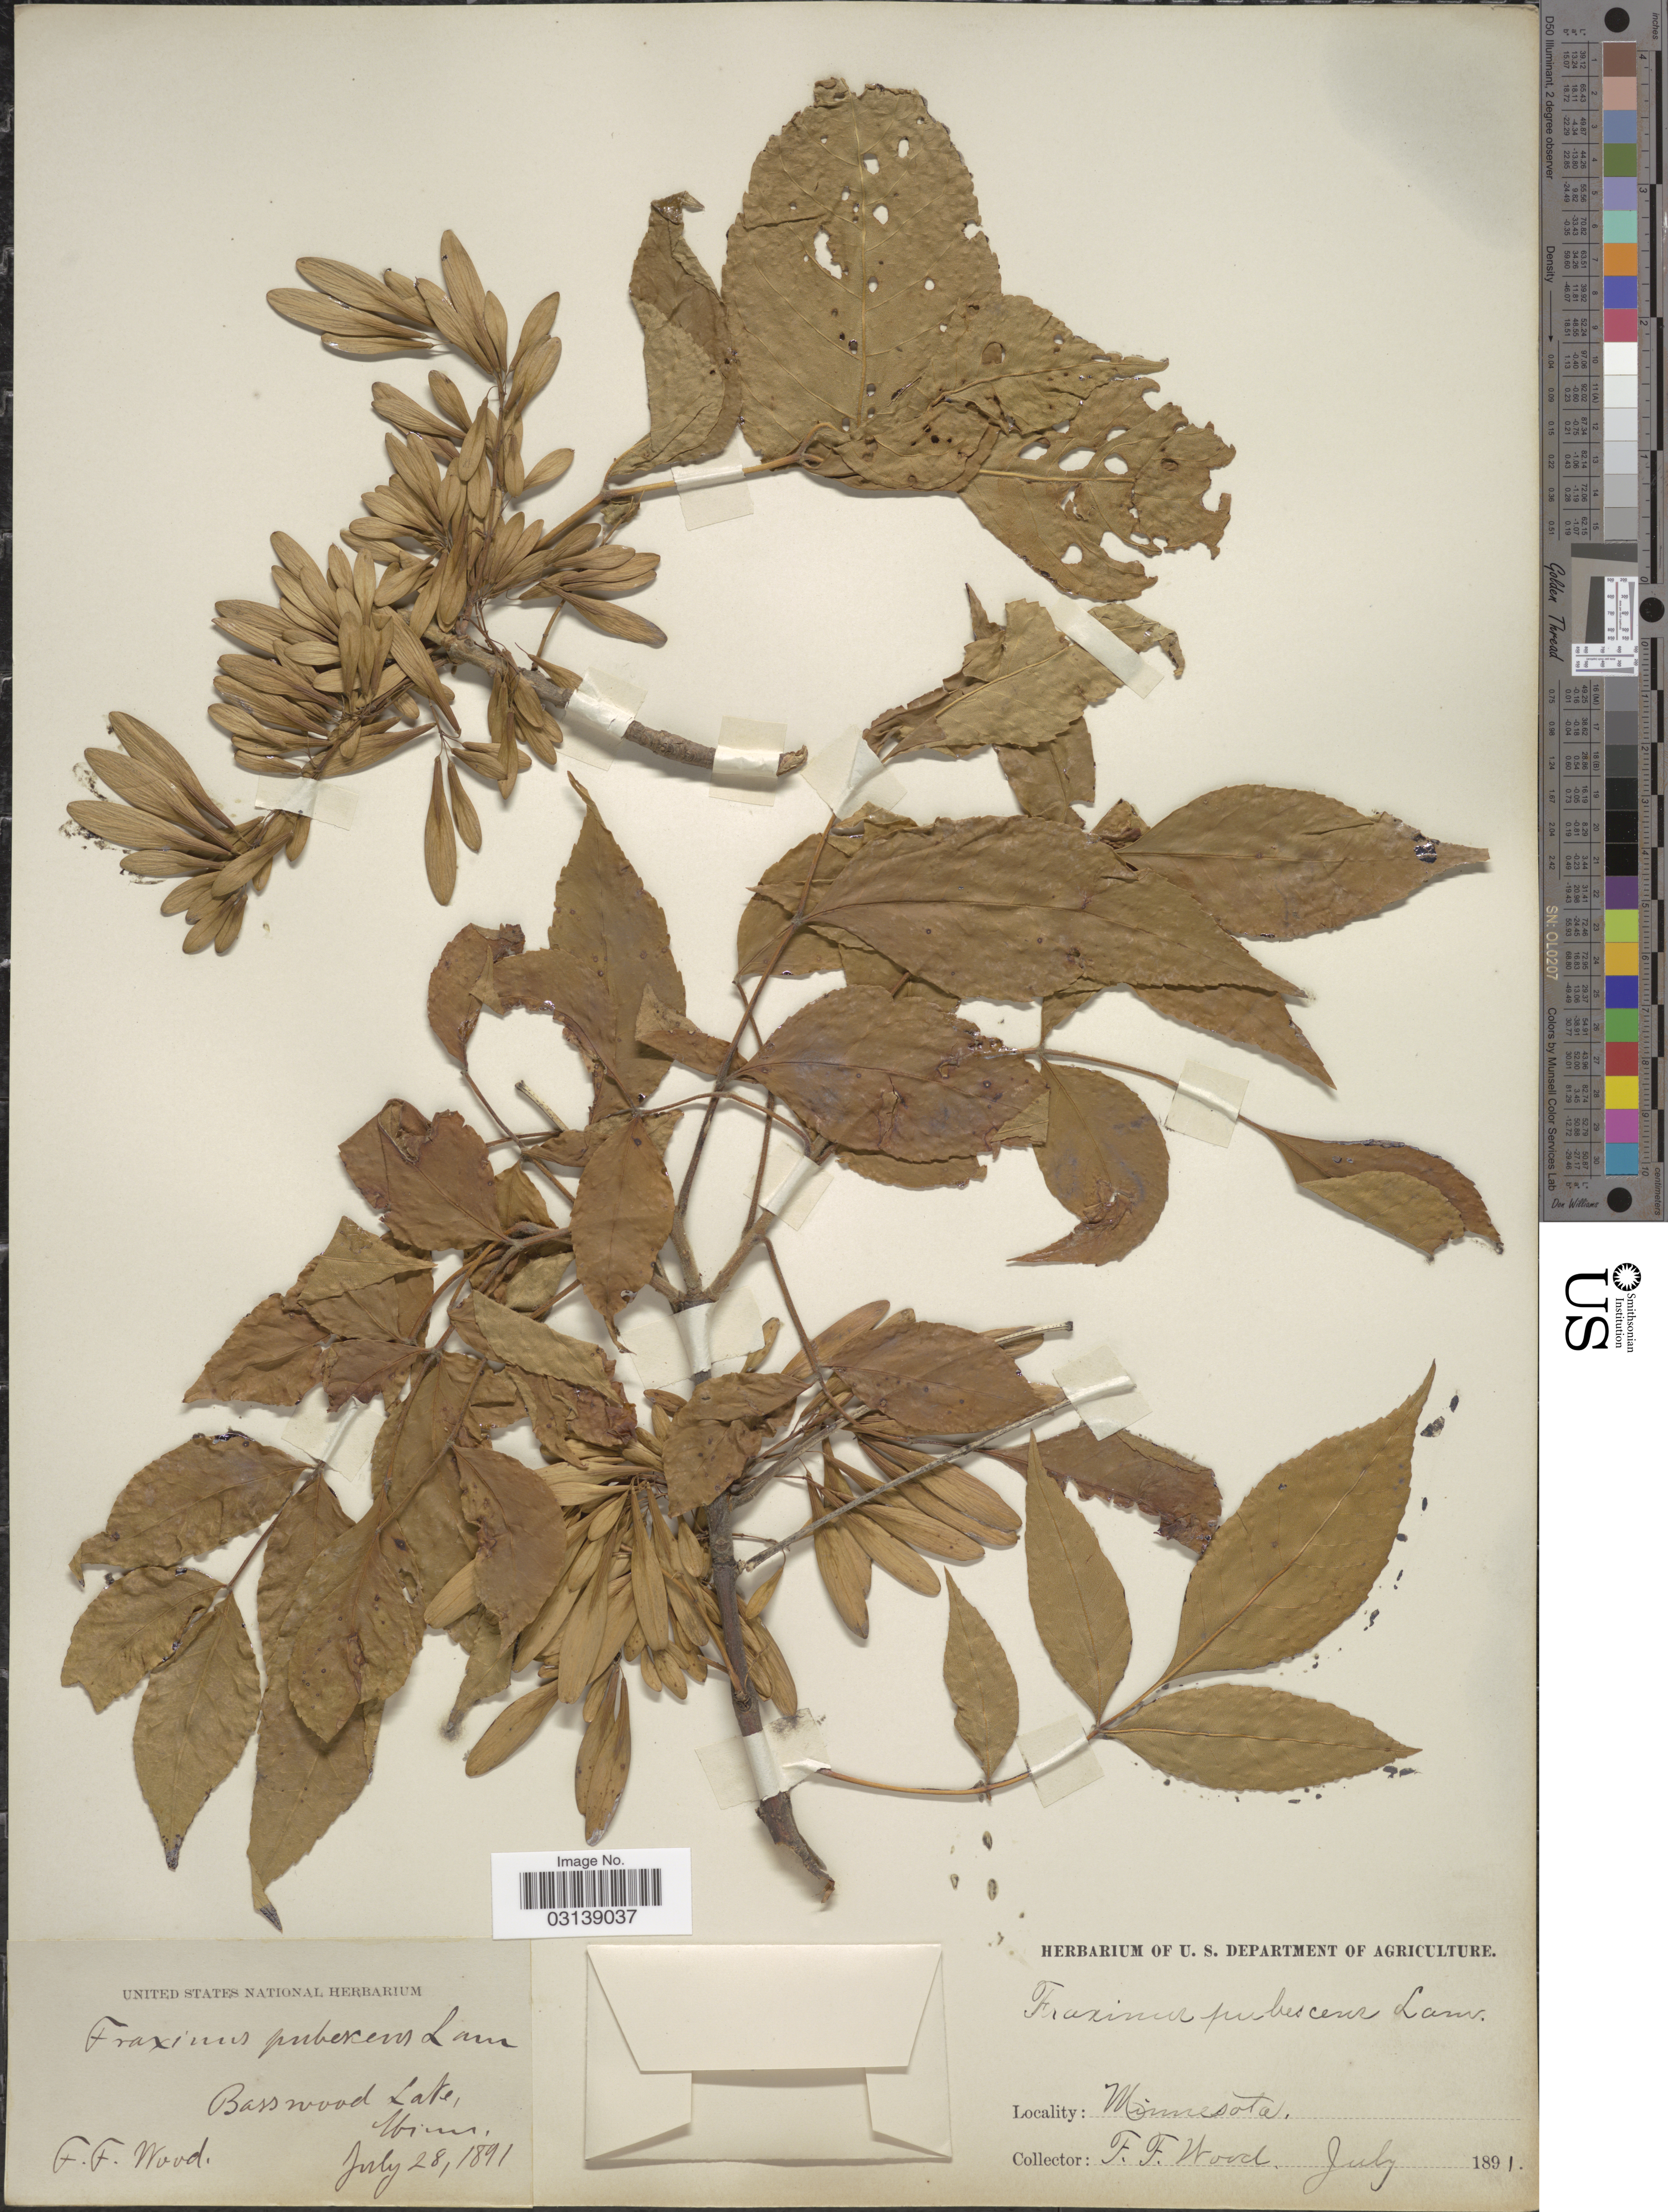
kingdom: Plantae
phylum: Tracheophyta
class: Magnoliopsida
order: Lamiales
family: Oleaceae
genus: Fraxinus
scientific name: Fraxinus pennsylvanica var. pubescens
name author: (Lam.) Lingelsh.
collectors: F. Wood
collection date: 1891-07-28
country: United States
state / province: Minnesota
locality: Basswood Lake.